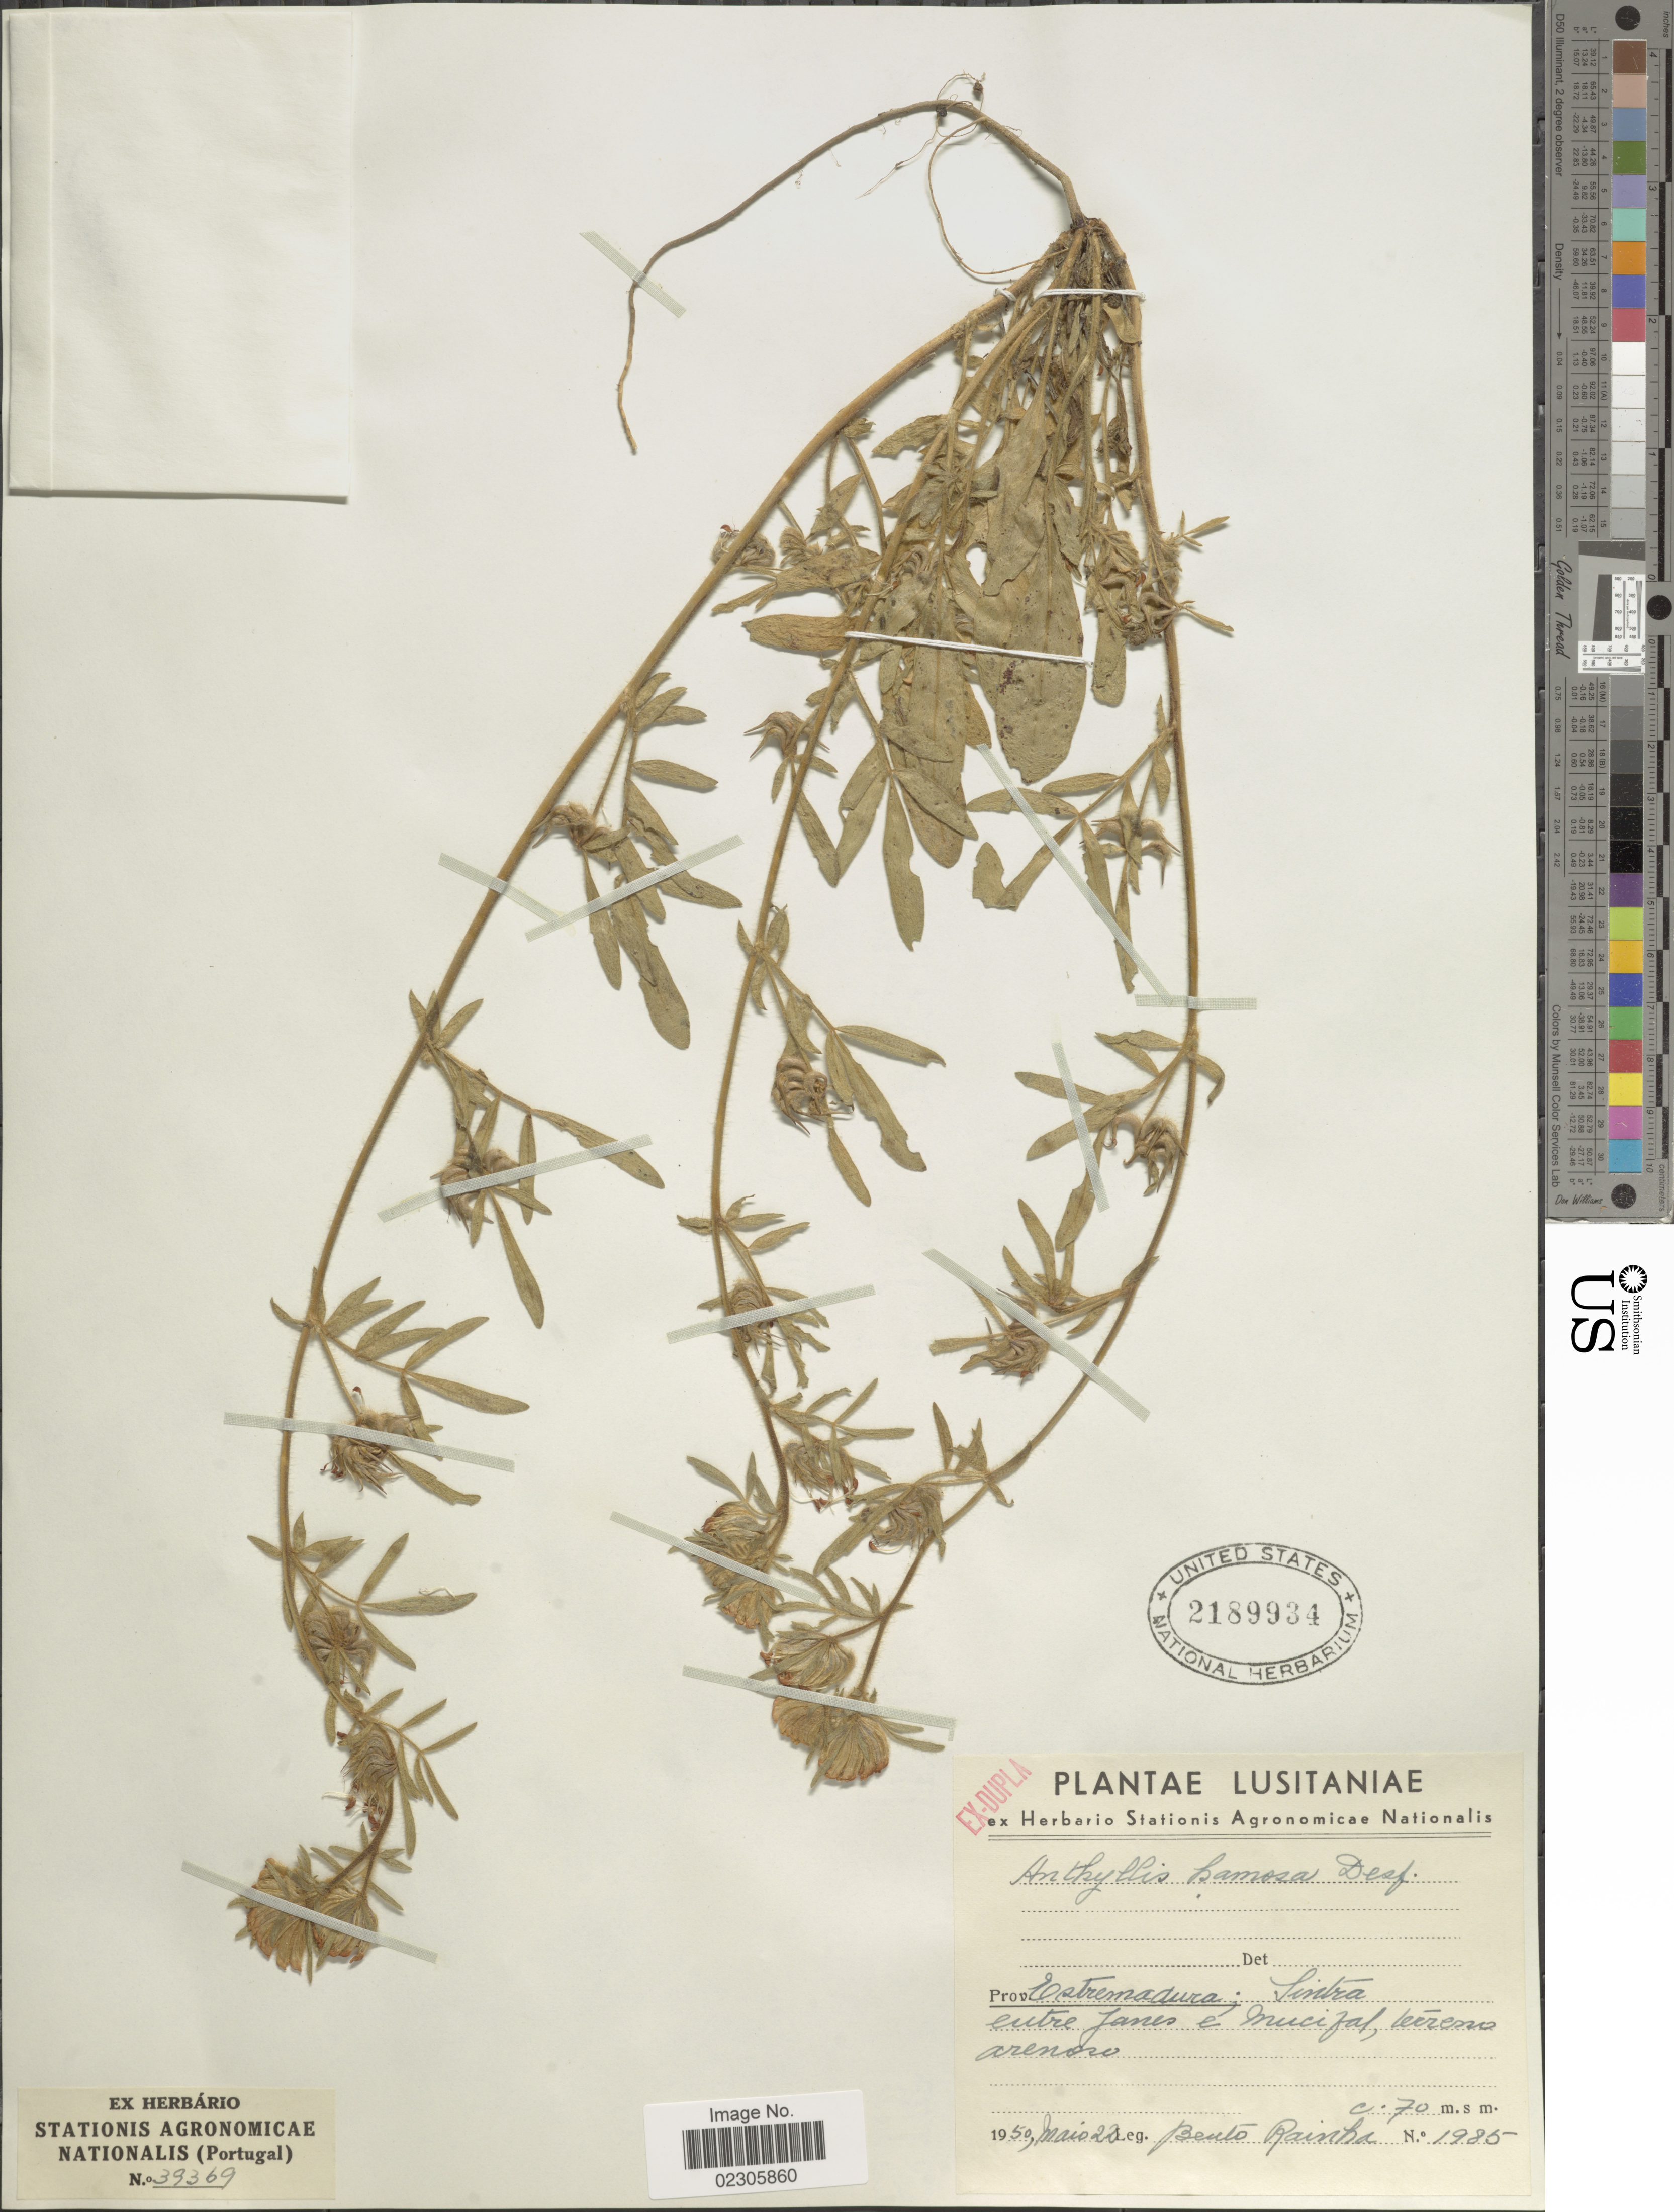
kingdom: Plantae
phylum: Tracheophyta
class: Magnoliopsida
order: Fabales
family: Fabaceae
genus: Anthyllis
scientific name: Anthyllis hamosa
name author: Desf.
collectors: B. Rainha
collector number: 1985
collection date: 1950-05-22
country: Portugal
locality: Prov. Estremadura: Sintra entre Janes e mucifal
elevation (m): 70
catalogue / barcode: US 2189934